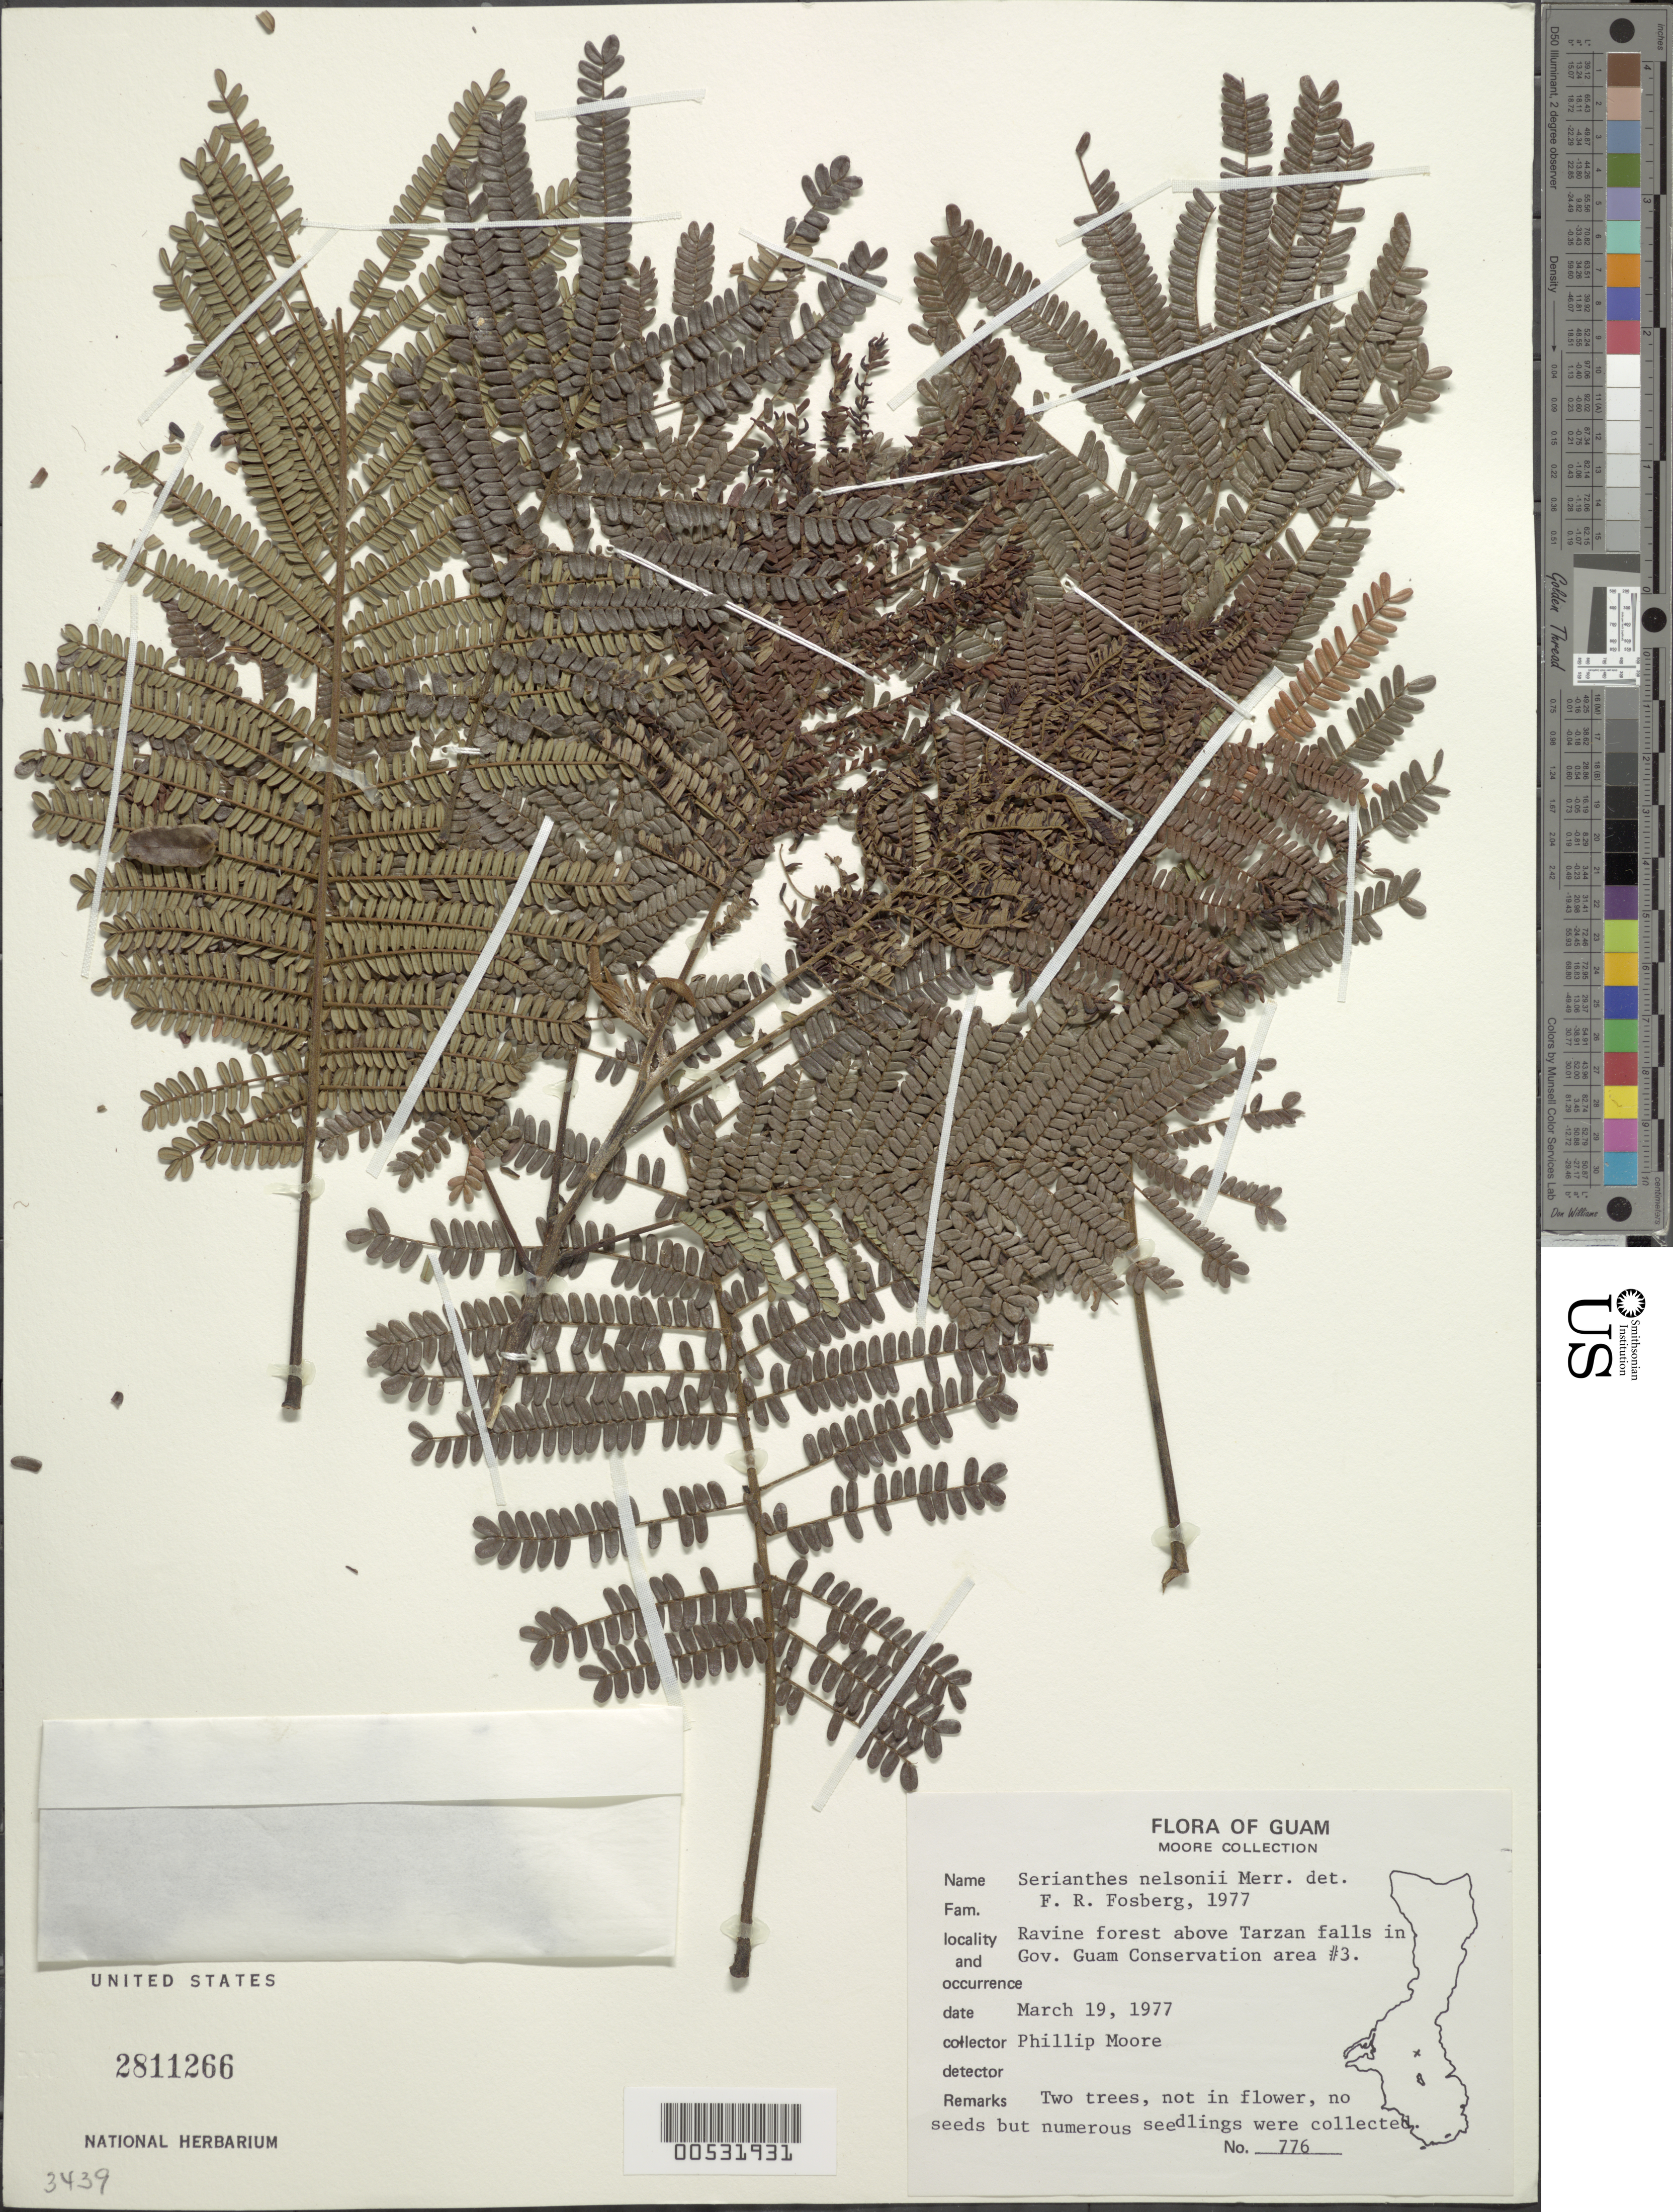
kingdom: Plantae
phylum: Tracheophyta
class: Magnoliopsida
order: Fabales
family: Fabaceae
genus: Serianthes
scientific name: Serianthes nelsonii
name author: Merr.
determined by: Fosberg, F. R.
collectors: P. Moore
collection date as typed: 19 Mar 1977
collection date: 1977-03-19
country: Guam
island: Guam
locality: Ravine forest above Tarzan falls in Gov. Guam Conservation area #3.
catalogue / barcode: US 2811266